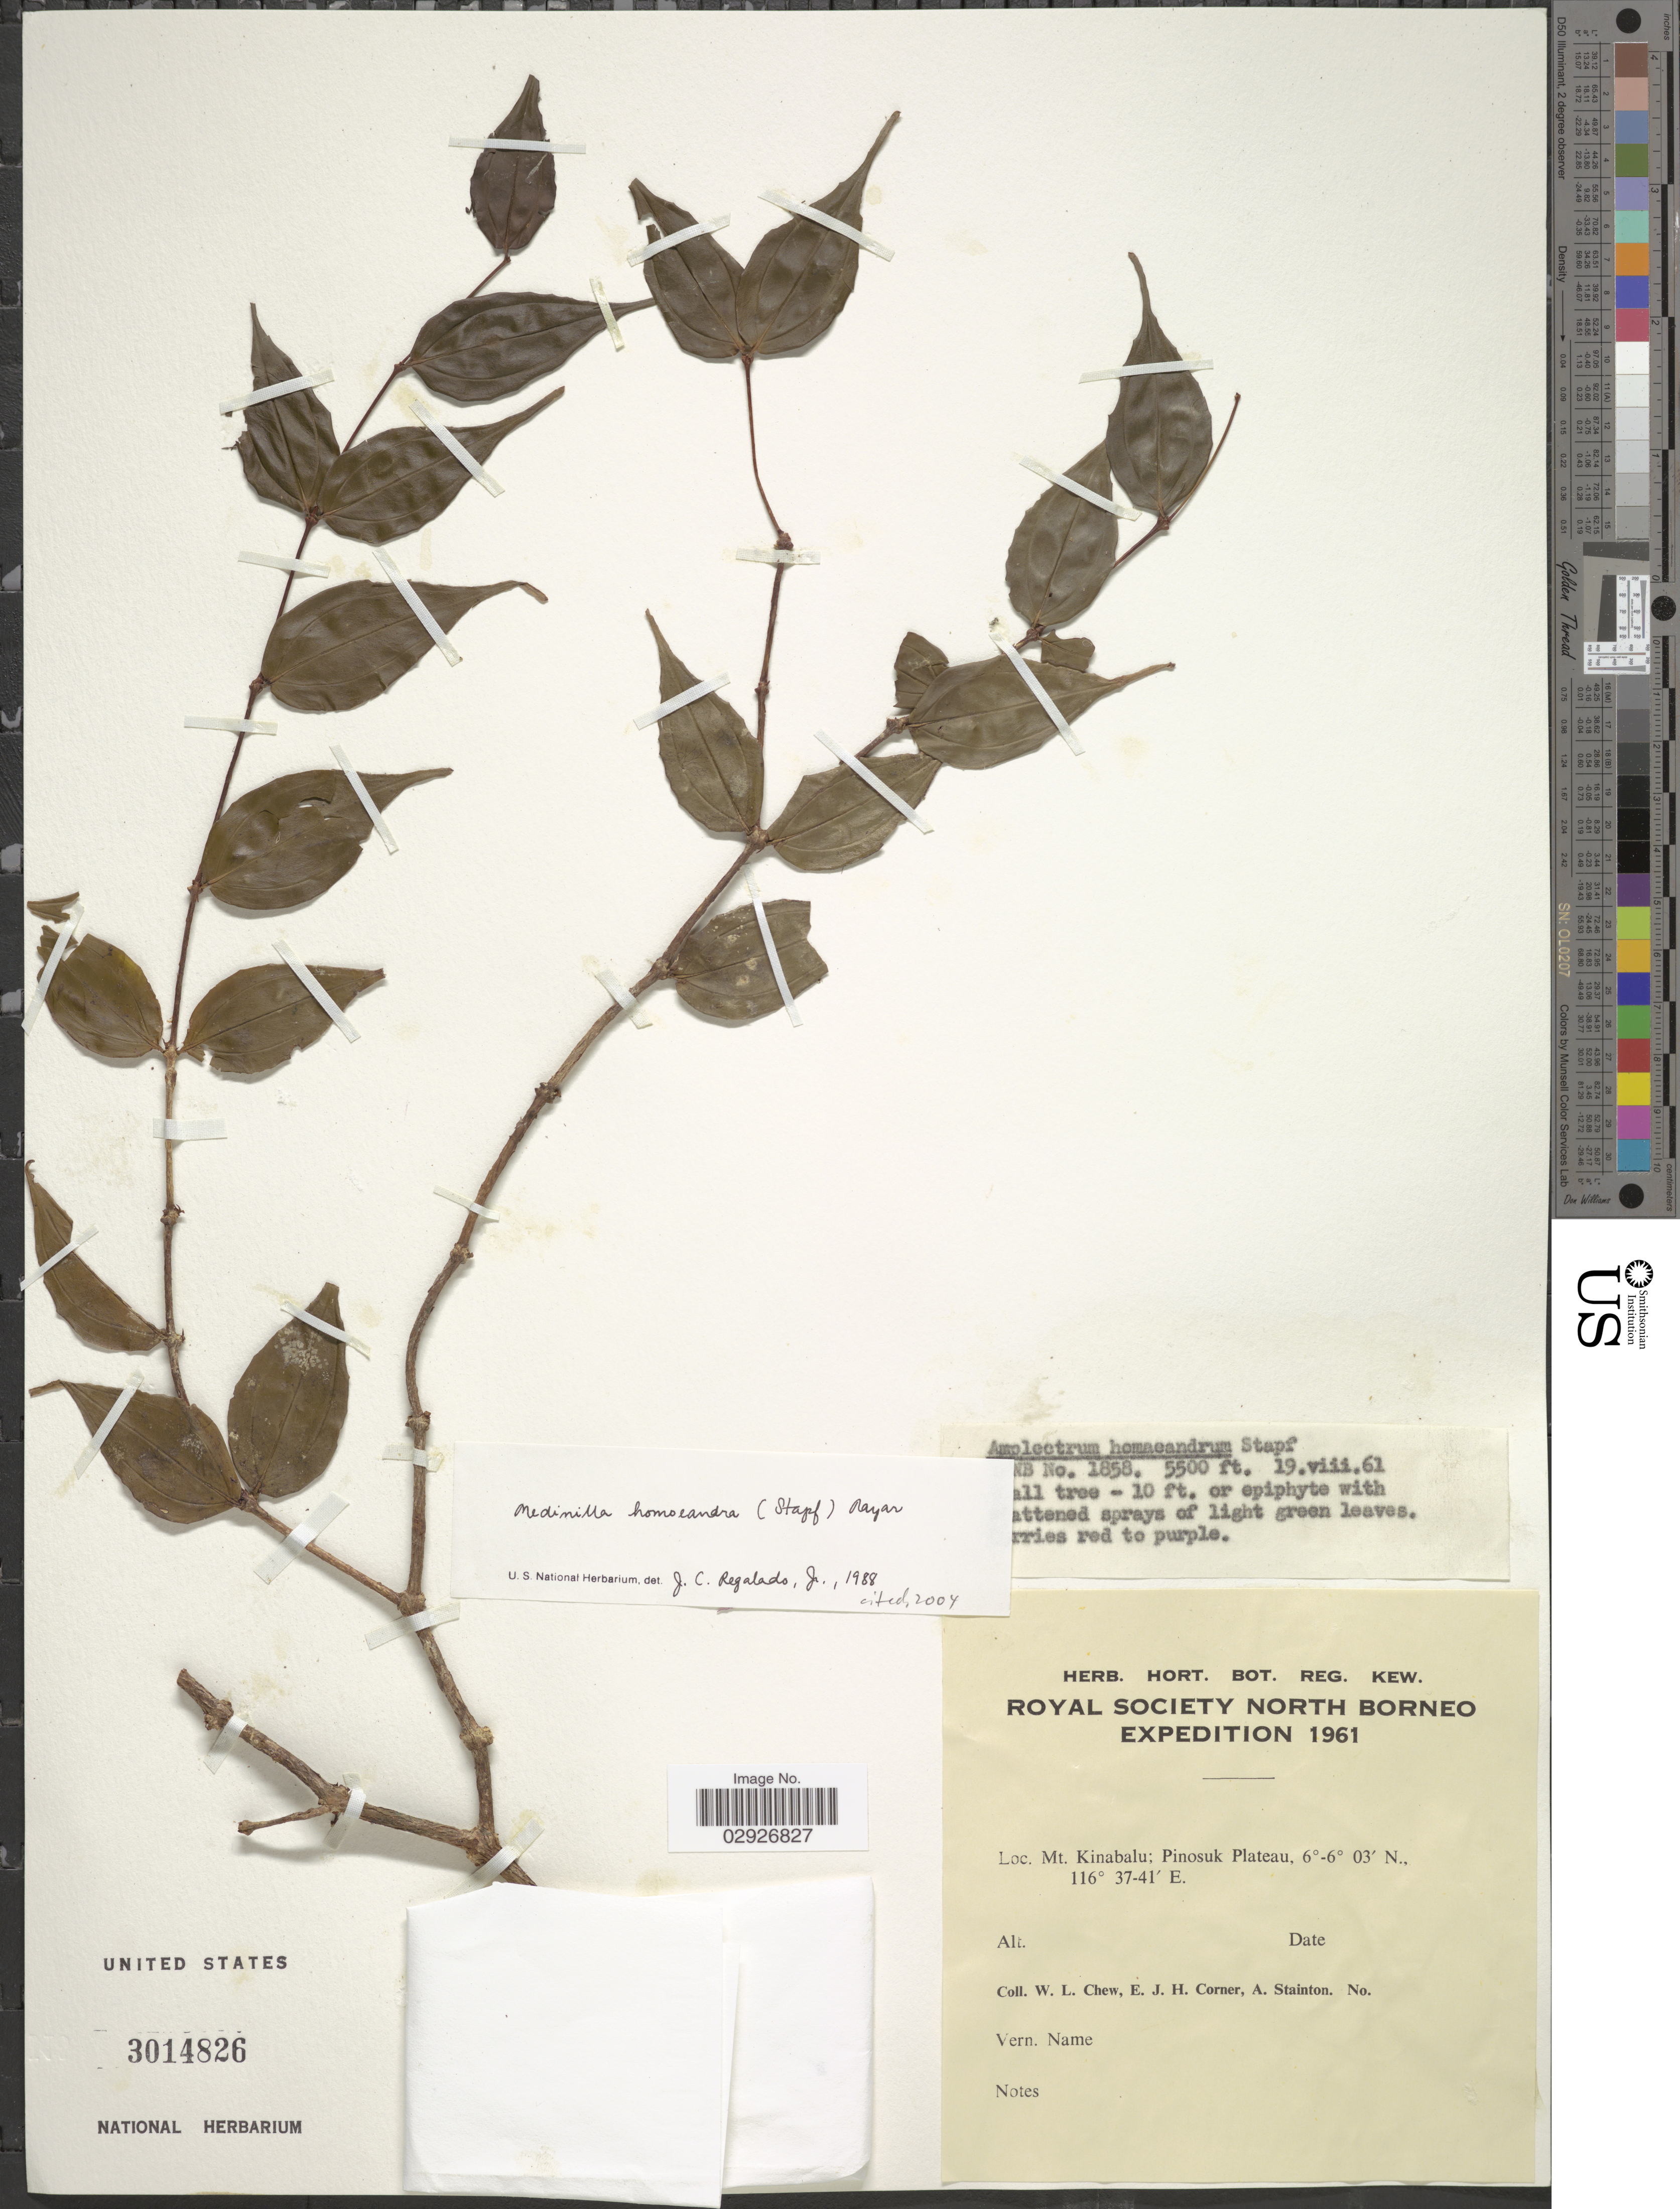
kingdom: Plantae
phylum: Tracheophyta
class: Magnoliopsida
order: Myrtales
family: Melastomataceae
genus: Medinilla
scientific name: Medinilla homoeandra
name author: Nayar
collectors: W. Chew, E. Corner & A. Stainton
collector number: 1858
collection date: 1961-08-19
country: Malaysia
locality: North Borneo. Mt. Kinabalu: Pinosuk Plateau.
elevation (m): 1676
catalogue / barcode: US 3014826